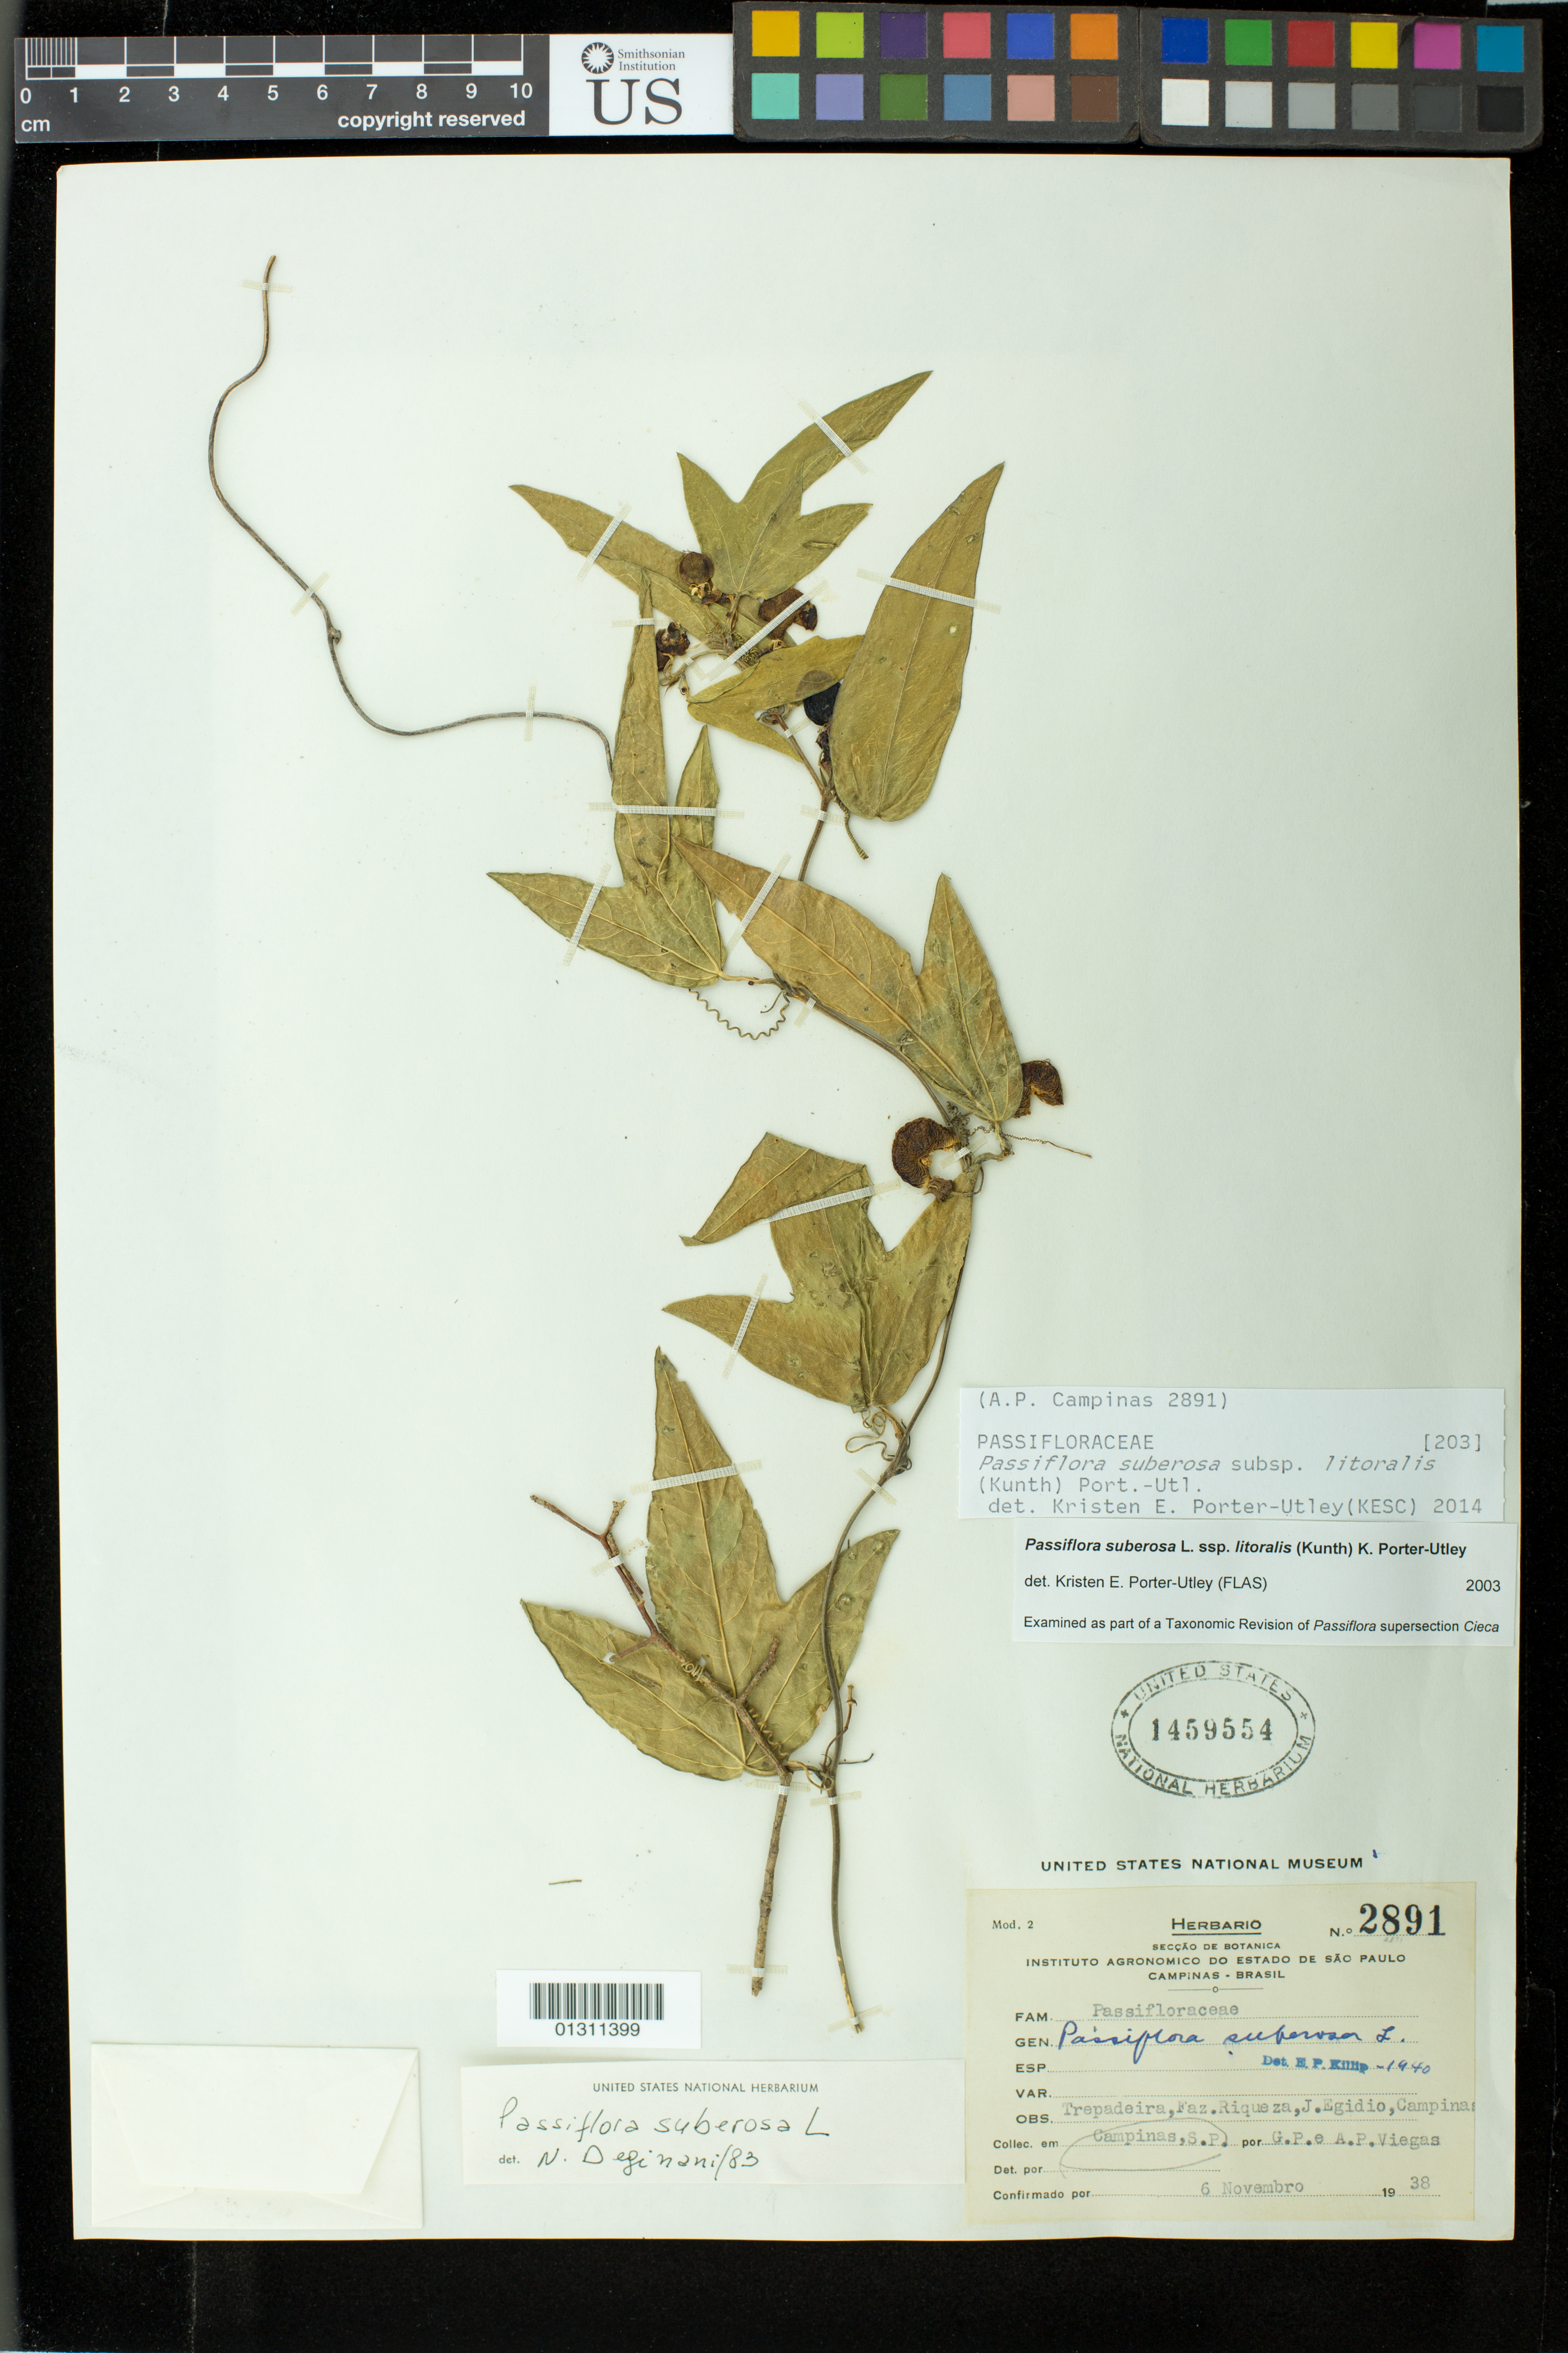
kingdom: Plantae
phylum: Tracheophyta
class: Magnoliopsida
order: Malpighiales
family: Passifloraceae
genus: Passiflora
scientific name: Passiflora suberosa subsp. litoralis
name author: (Kunth) Port.-Utl. et al.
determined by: Porter-Utley, Kristen E.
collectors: S. Campinas & A. Viegas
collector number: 2891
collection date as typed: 06 Nov 1938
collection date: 1938-11-06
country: Brazil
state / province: São Paulo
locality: Campinas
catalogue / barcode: US 14595554